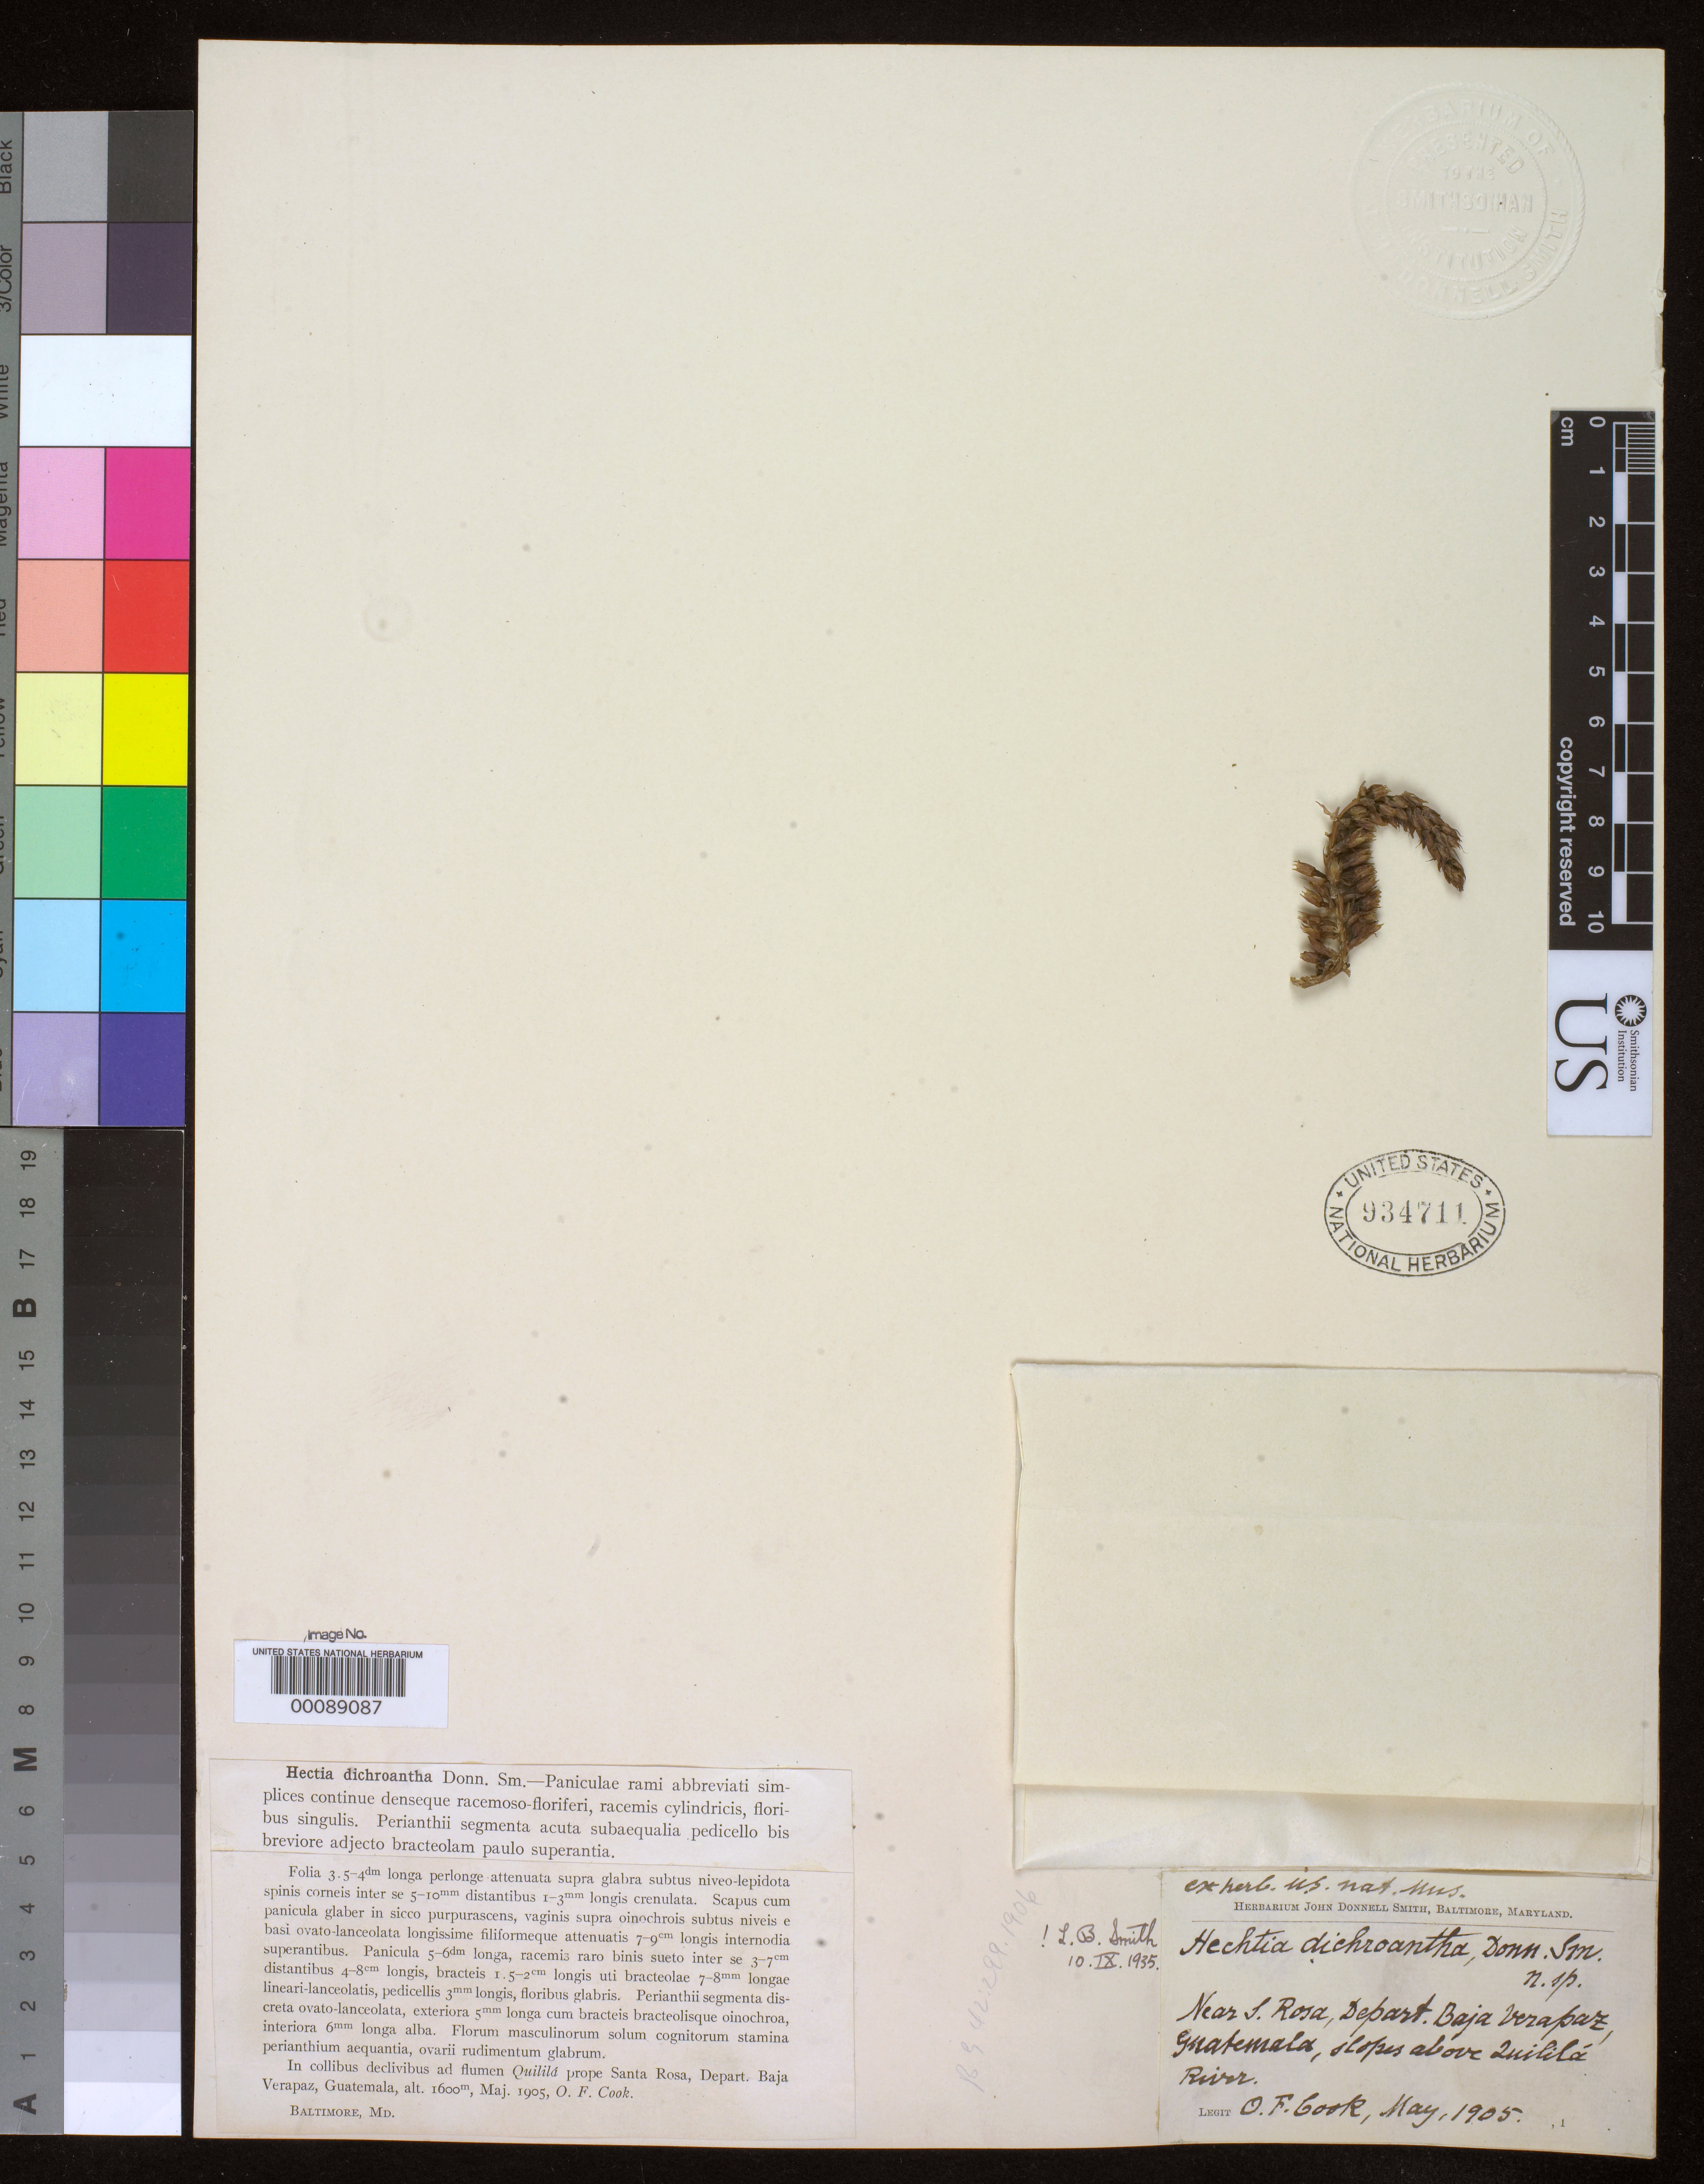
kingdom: Plantae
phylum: Tracheophyta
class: Liliopsida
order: Poales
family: Bromeliaceae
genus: Hechtia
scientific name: Hechtia dichroantha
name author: Donn. Sm.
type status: Type Fragment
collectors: O. F. Cook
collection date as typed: May 1905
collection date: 1905-05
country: Guatemala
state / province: Baja Verapaz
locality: Quilila, near Santa Rosa.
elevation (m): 1600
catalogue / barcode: US 934711